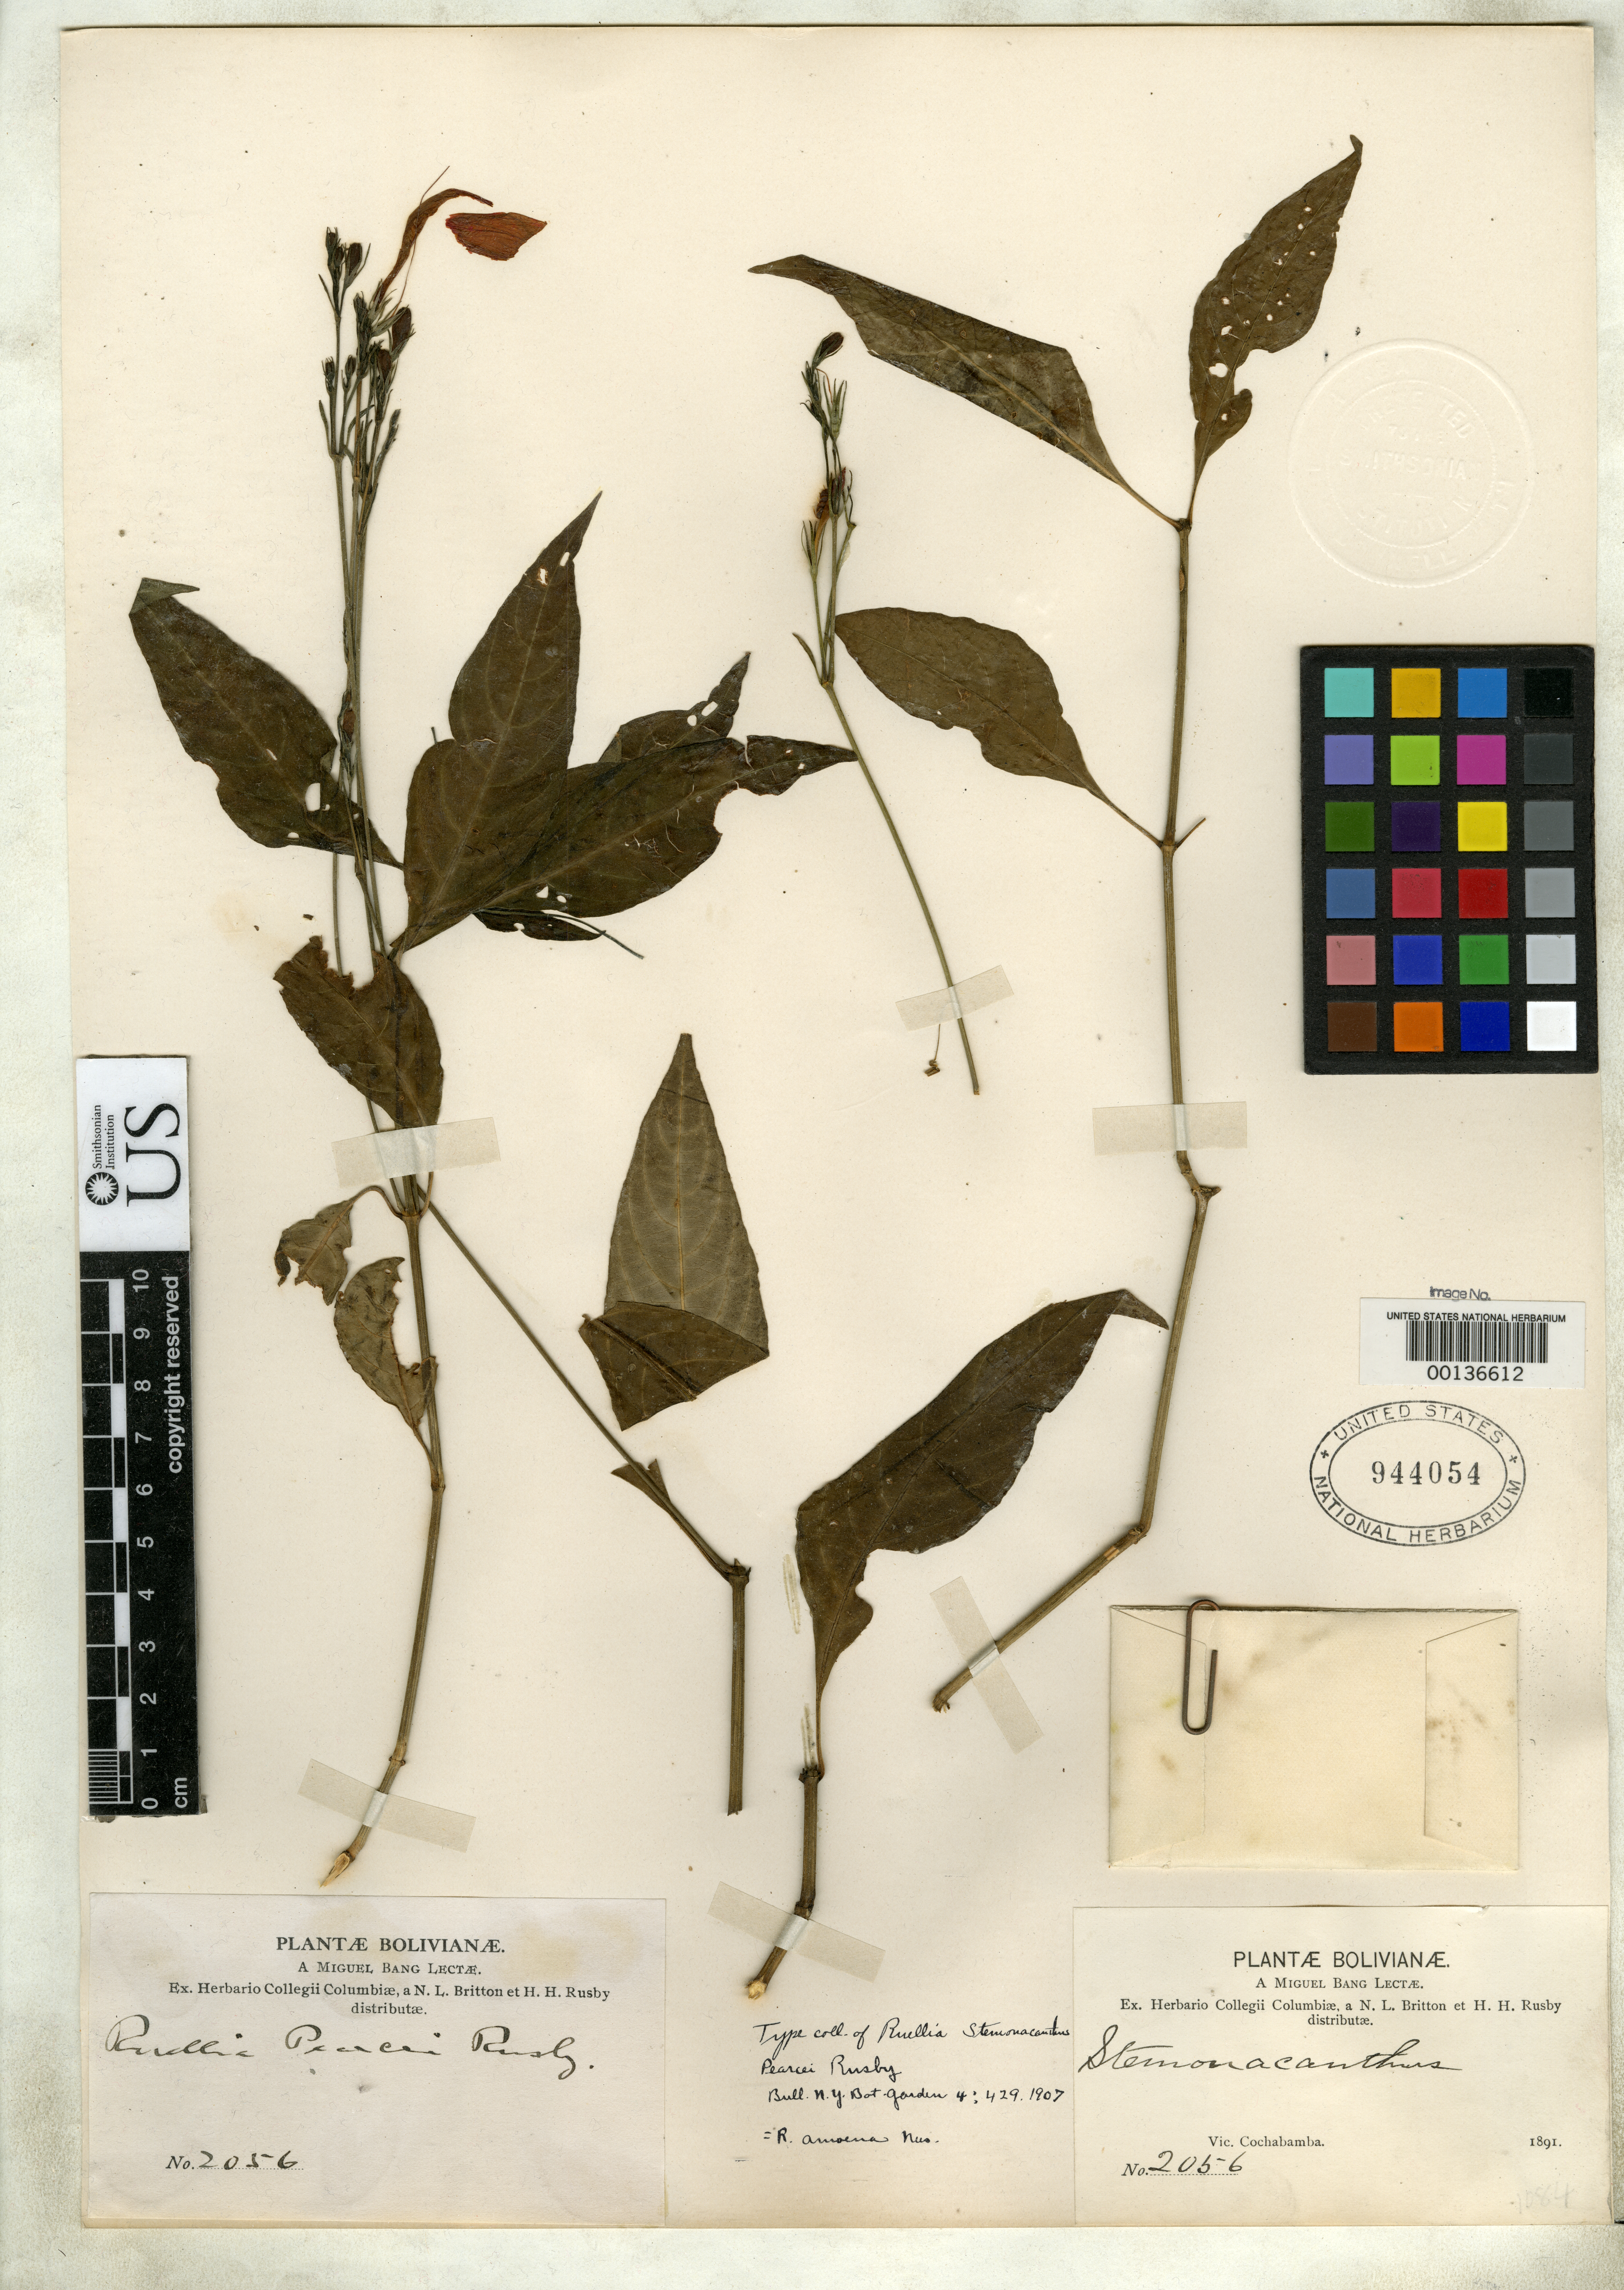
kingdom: Plantae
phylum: Tracheophyta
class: Magnoliopsida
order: Lamiales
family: Acanthaceae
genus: Ruellia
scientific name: Ruellia pearcei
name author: Rusby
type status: Isosyntype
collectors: M. Bang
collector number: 2056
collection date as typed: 1891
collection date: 1891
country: Bolivia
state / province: Cochabamba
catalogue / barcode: US 944054